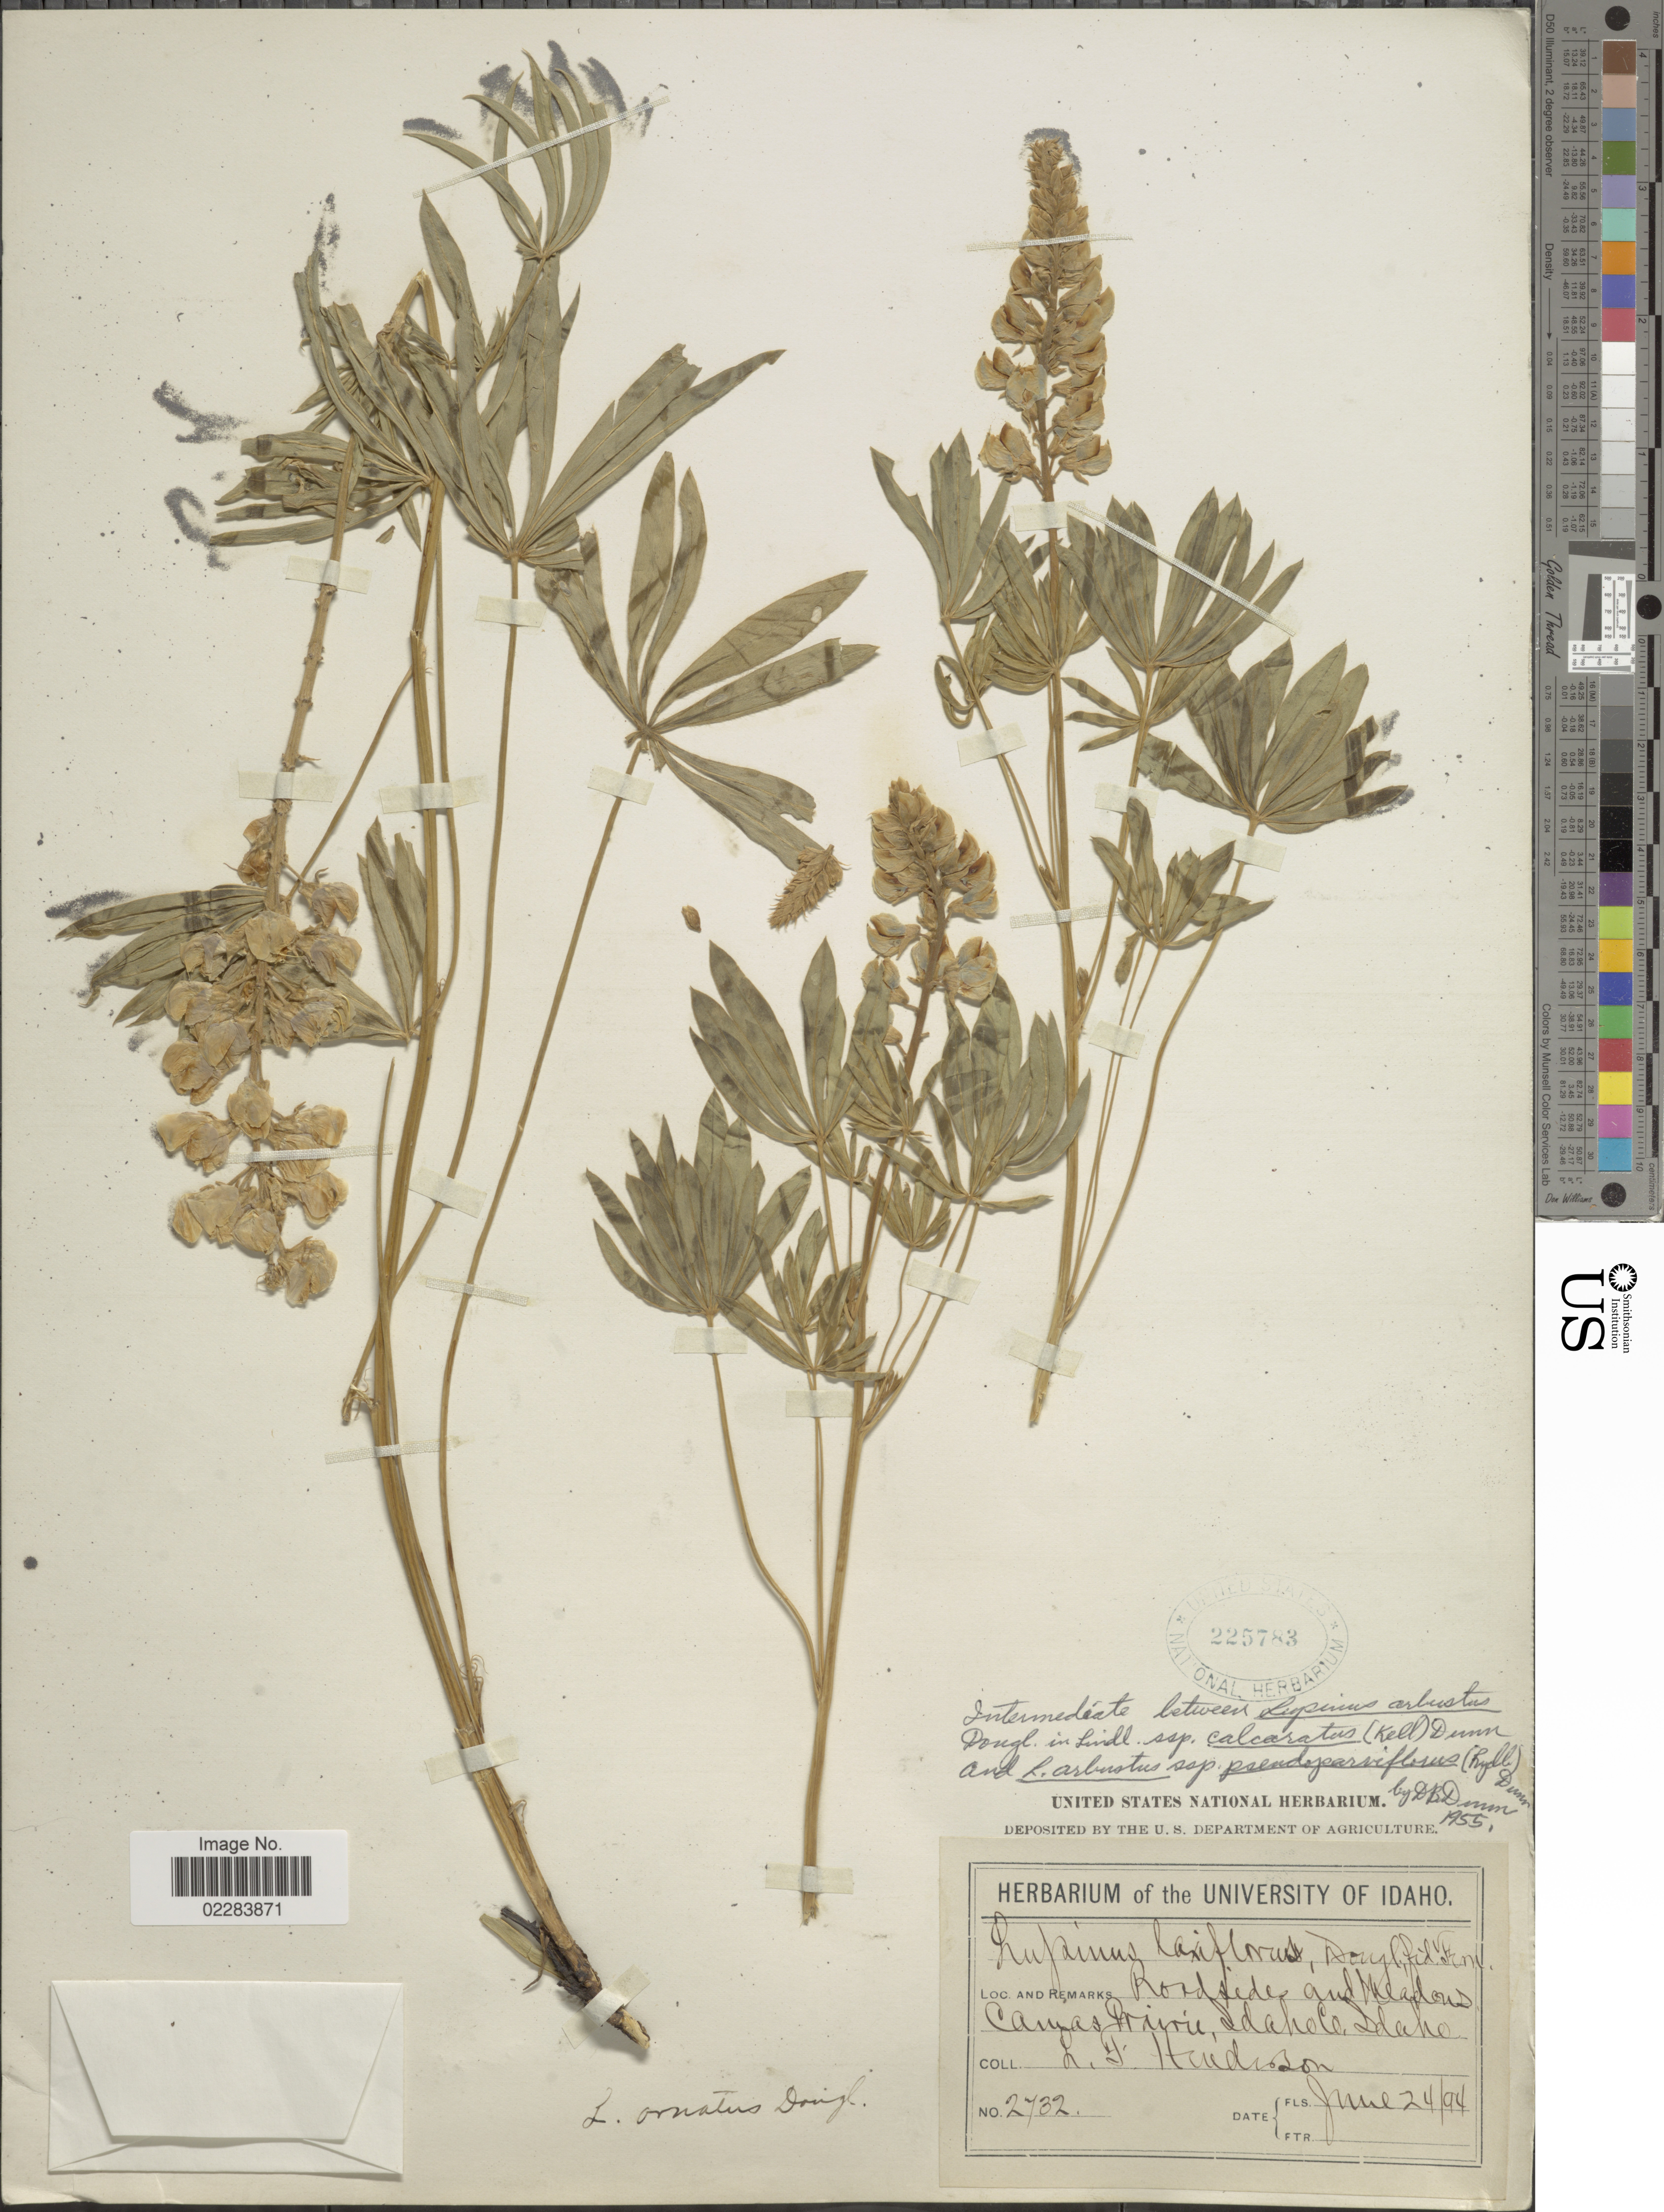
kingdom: Plantae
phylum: Tracheophyta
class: Magnoliopsida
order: Fabales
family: Fabaceae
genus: Lupinus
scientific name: Lupinus arbustus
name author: Lindl.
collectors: L. Henderson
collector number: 2732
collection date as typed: Transcribed d/m/y: 2/6/94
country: United States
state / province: Idaho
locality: Roadside and meadows. Camas Prairie, Idaho Co.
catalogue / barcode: US 225783